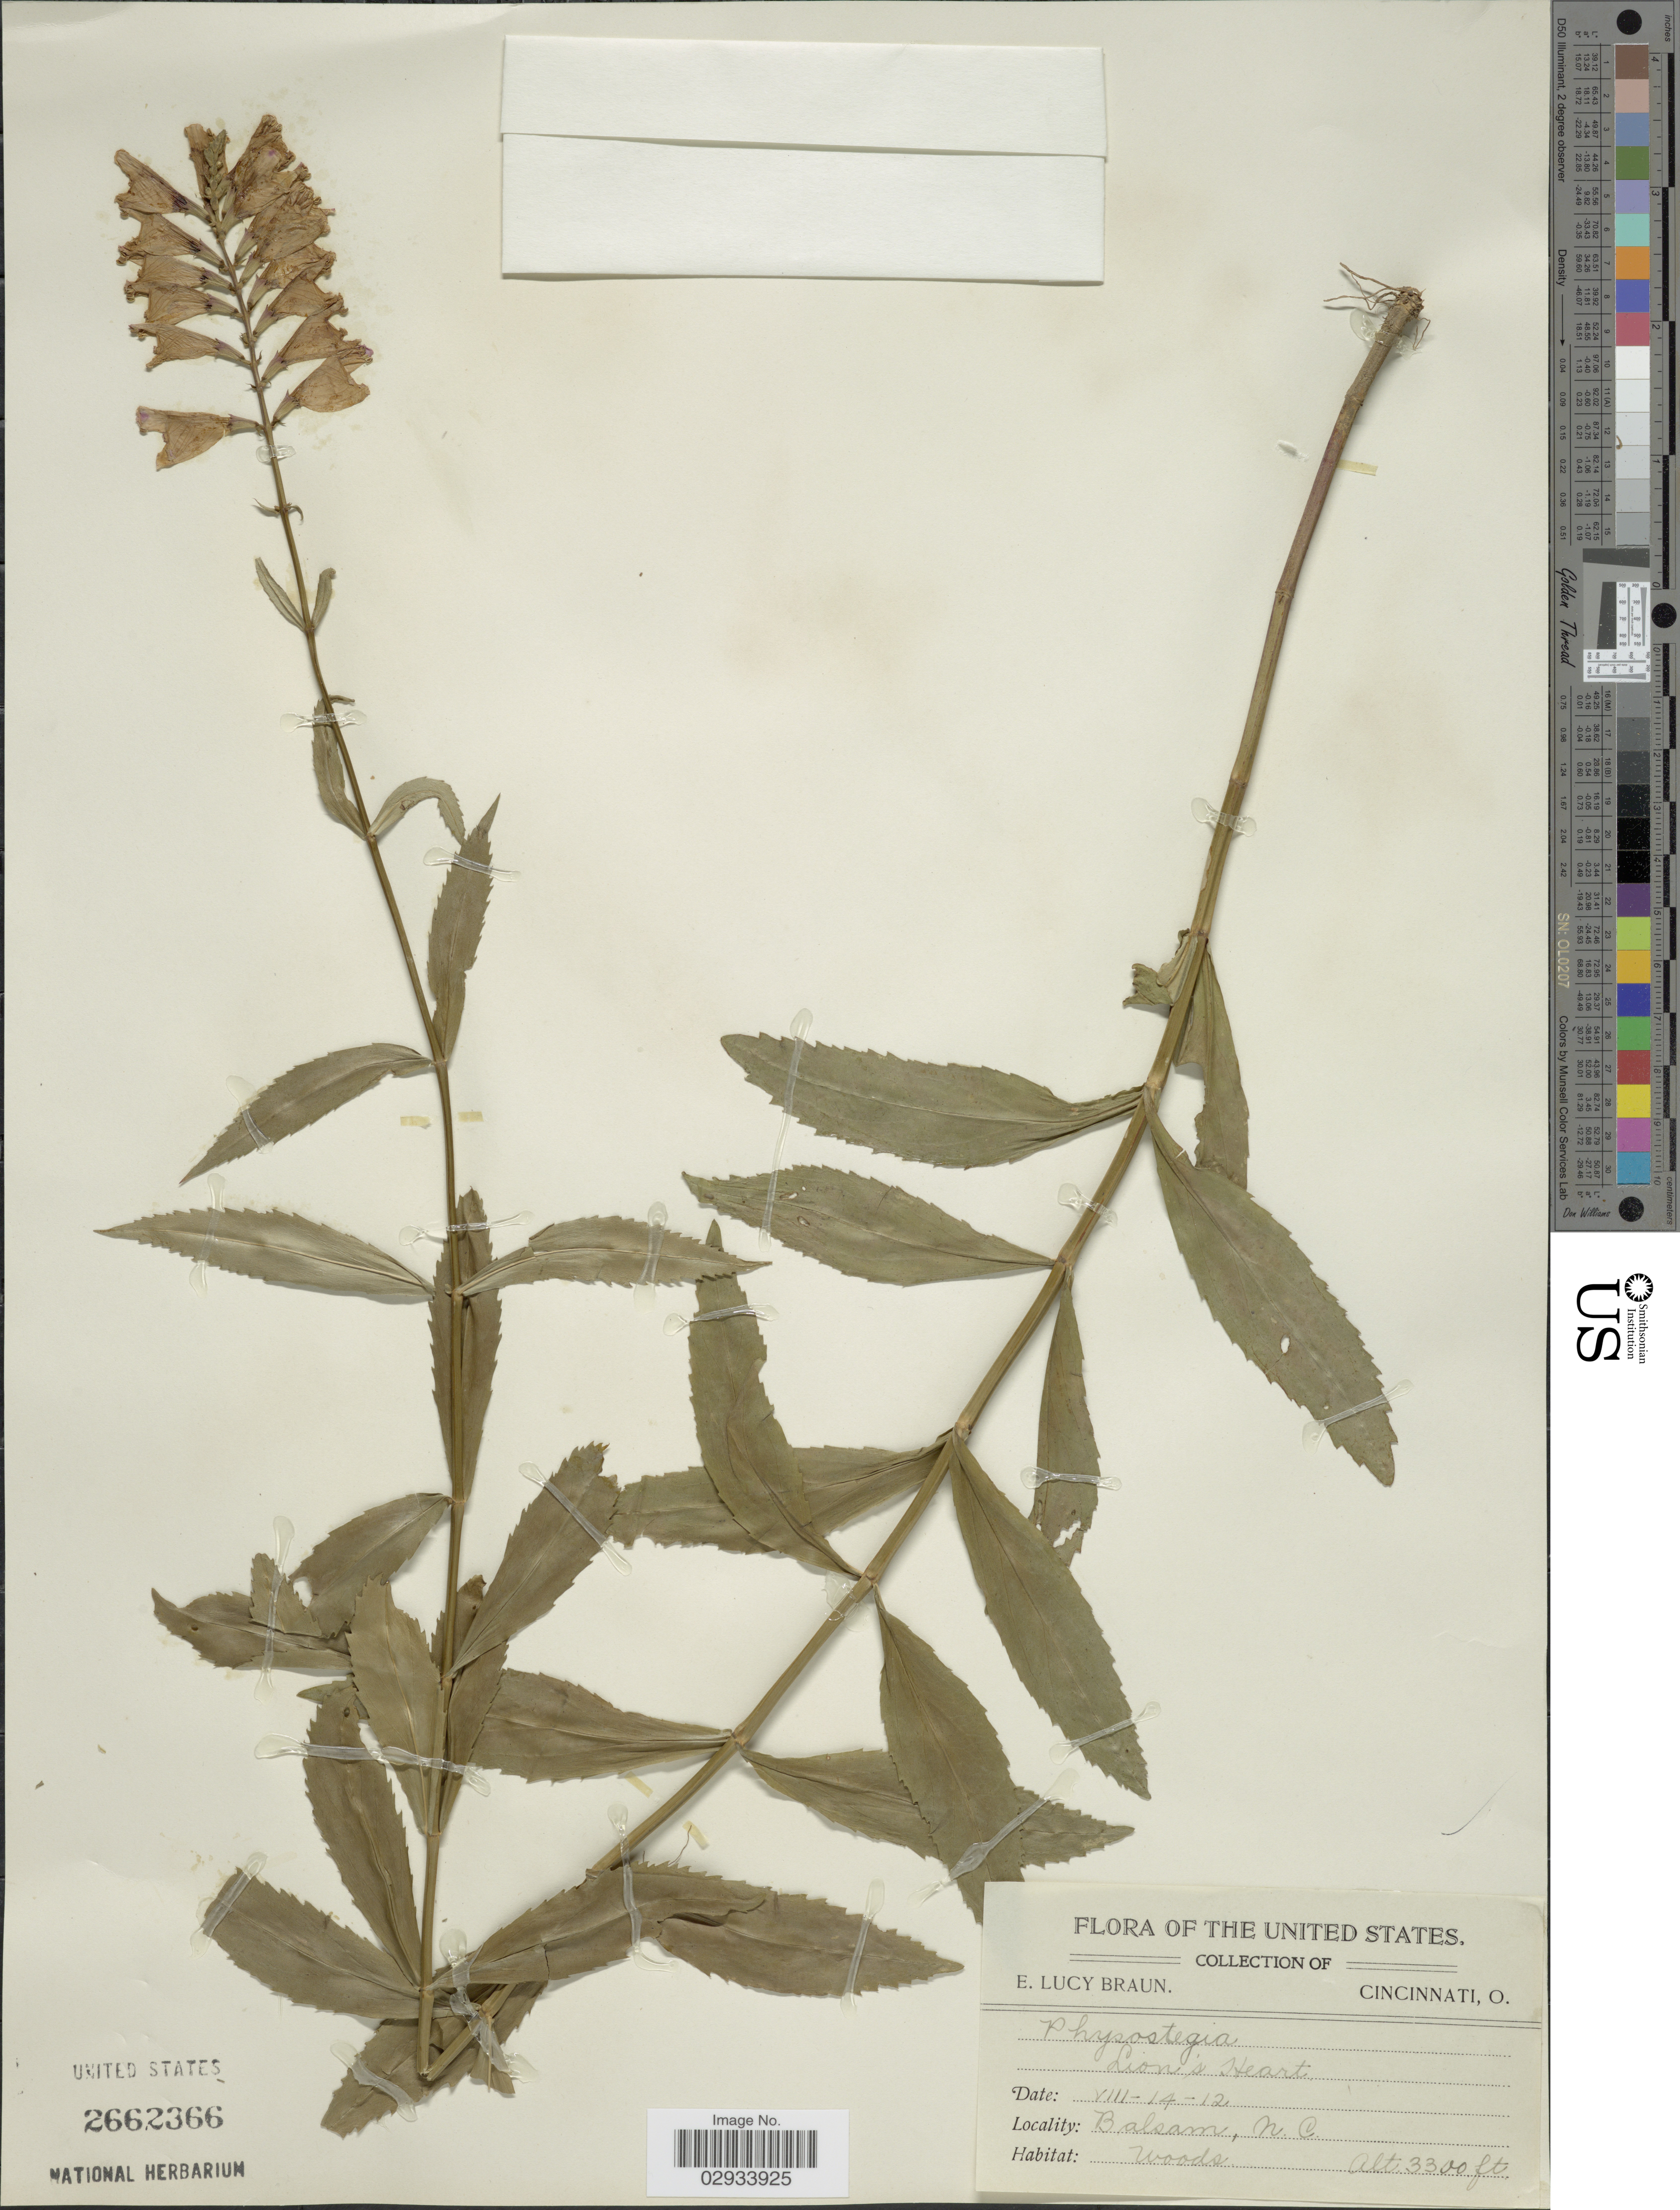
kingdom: Plantae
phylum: Tracheophyta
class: Magnoliopsida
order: Lamiales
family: Lamiaceae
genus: Physostegia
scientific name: Physostegia virginiana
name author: (L.) Benth.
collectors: E. L. Braun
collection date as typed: Transcribed d/m/y: 14/8/12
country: United States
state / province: North Carolina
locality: Balsam, N.C.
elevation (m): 1006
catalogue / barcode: US 2662366